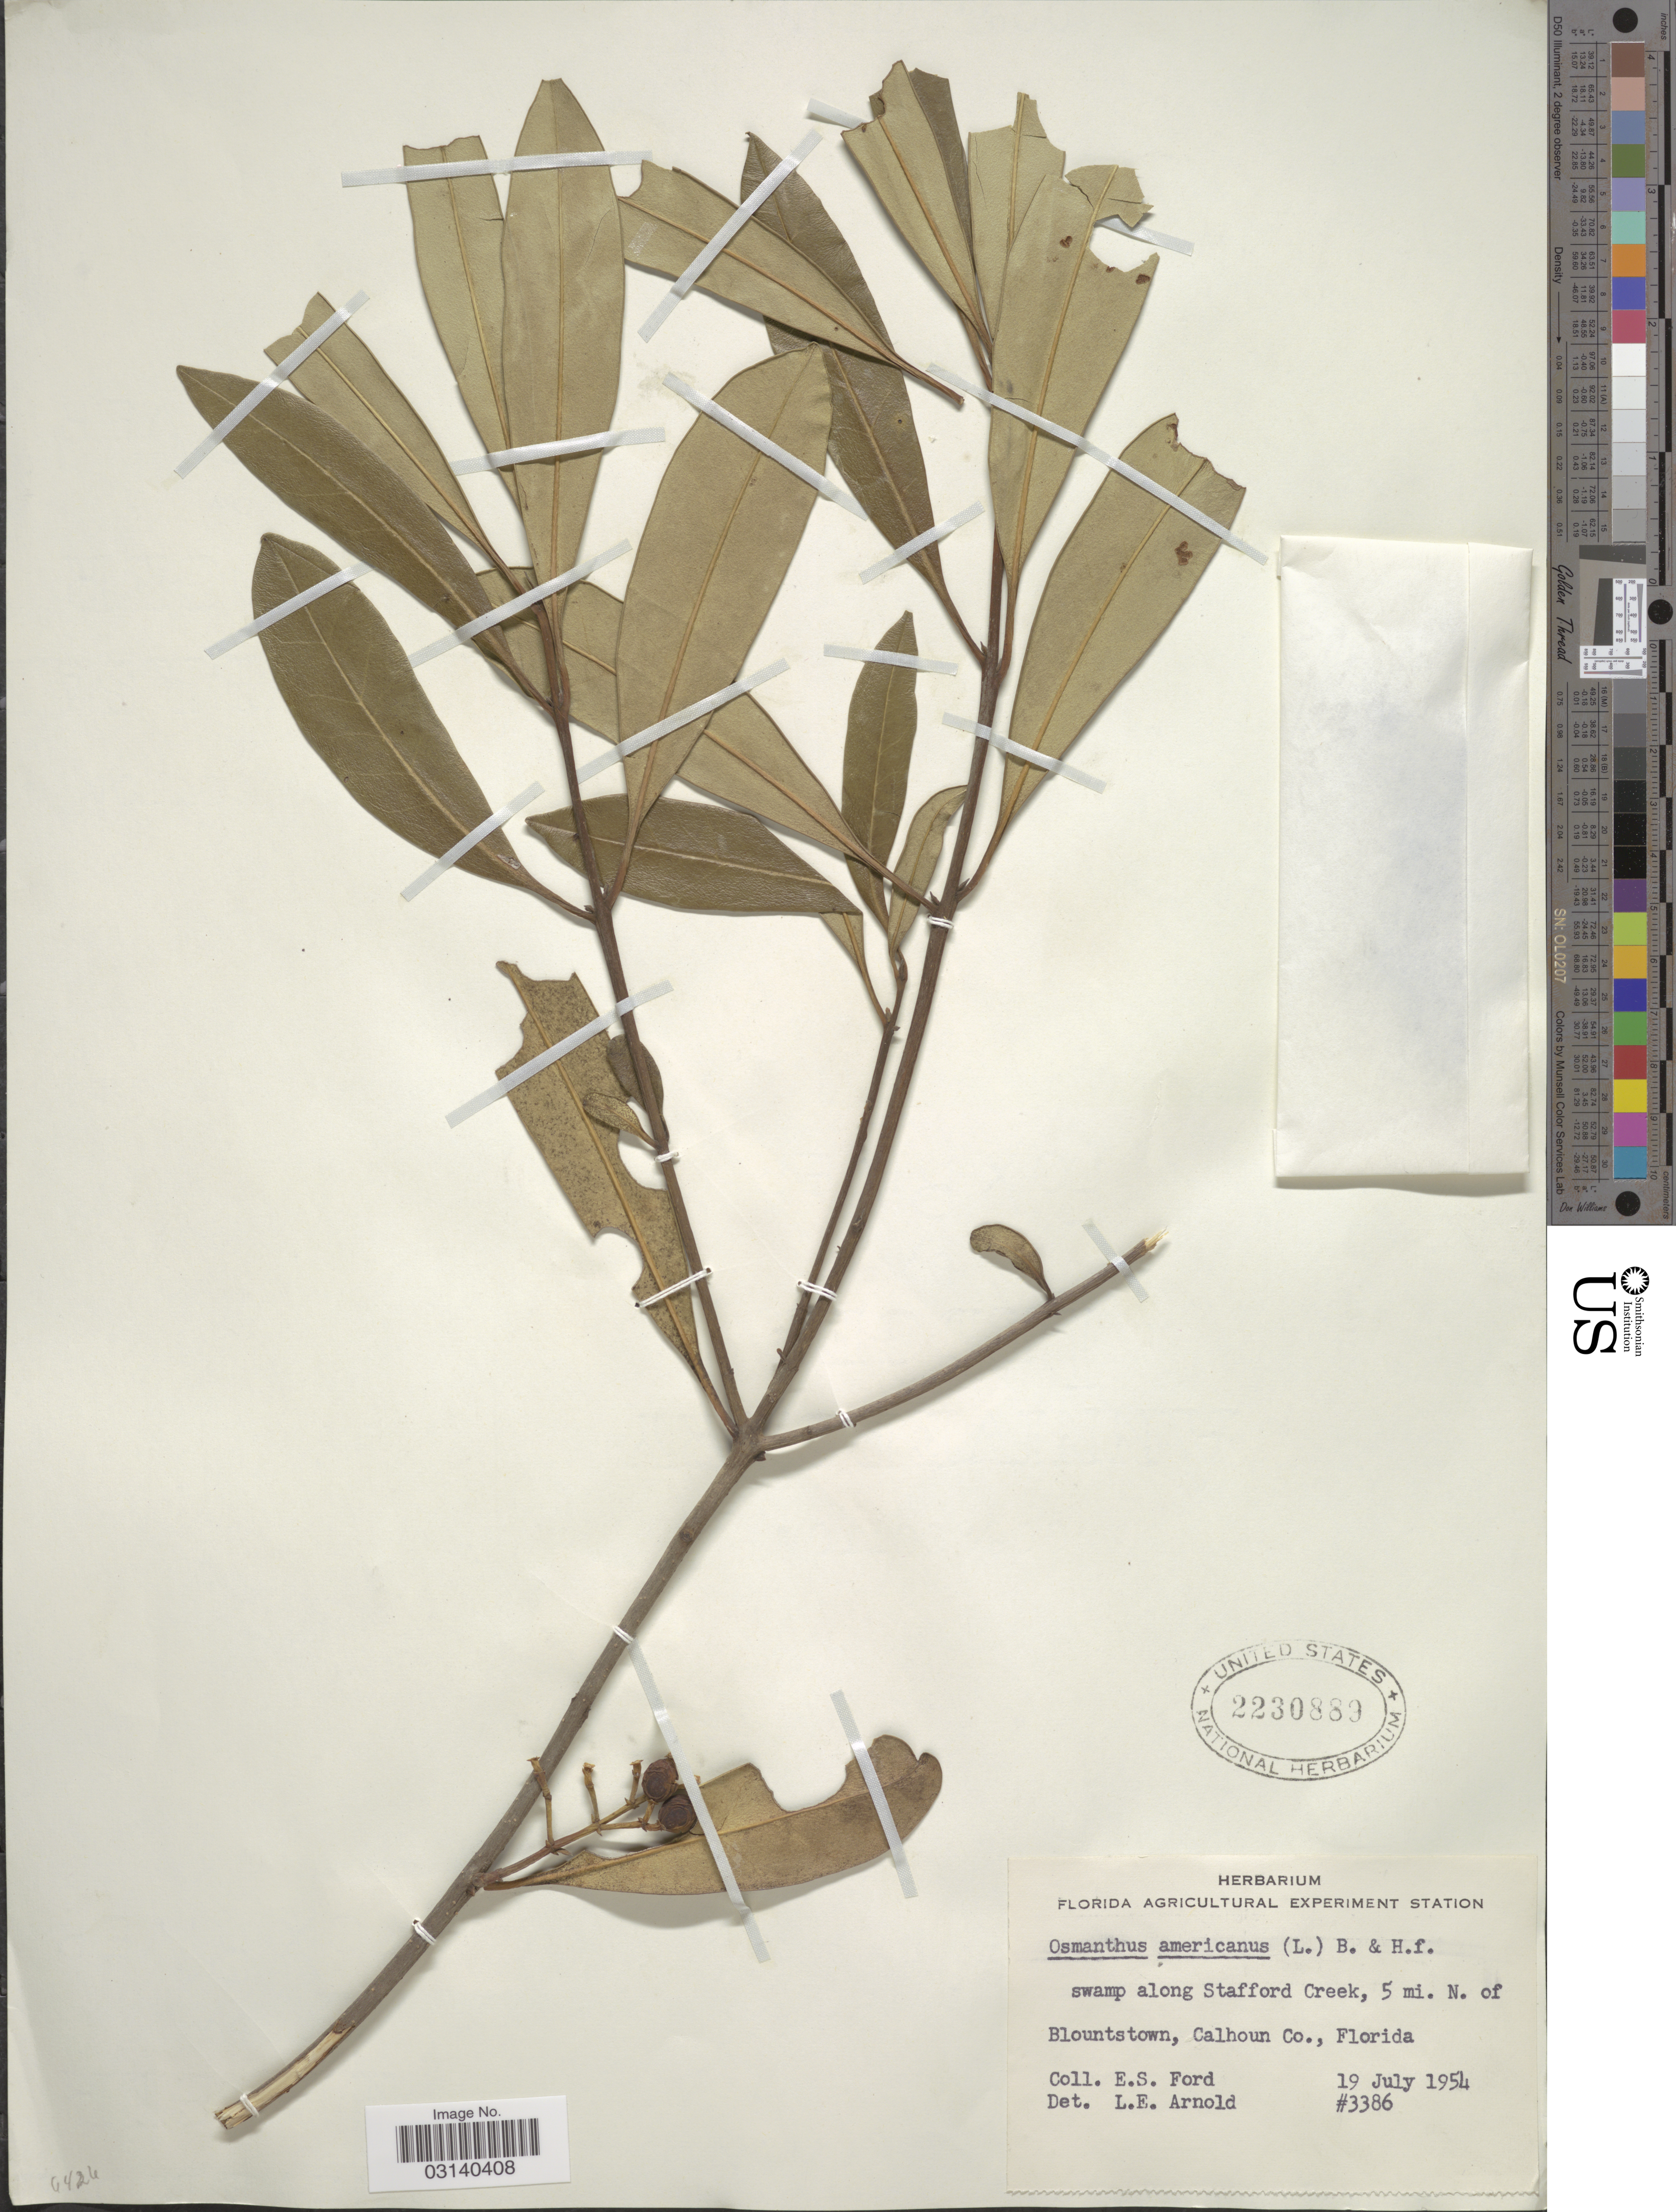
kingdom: Plantae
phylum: Tracheophyta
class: Magnoliopsida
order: Lamiales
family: Oleaceae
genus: Osmanthus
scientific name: Osmanthus americanus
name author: (L.) A. Gray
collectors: E. Ford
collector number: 3386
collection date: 1954-07-19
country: United States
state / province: Florida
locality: Swamp along Stafford Creek, 5 mi. N. of Blountstown, Calhoun Co.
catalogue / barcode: US 2230889